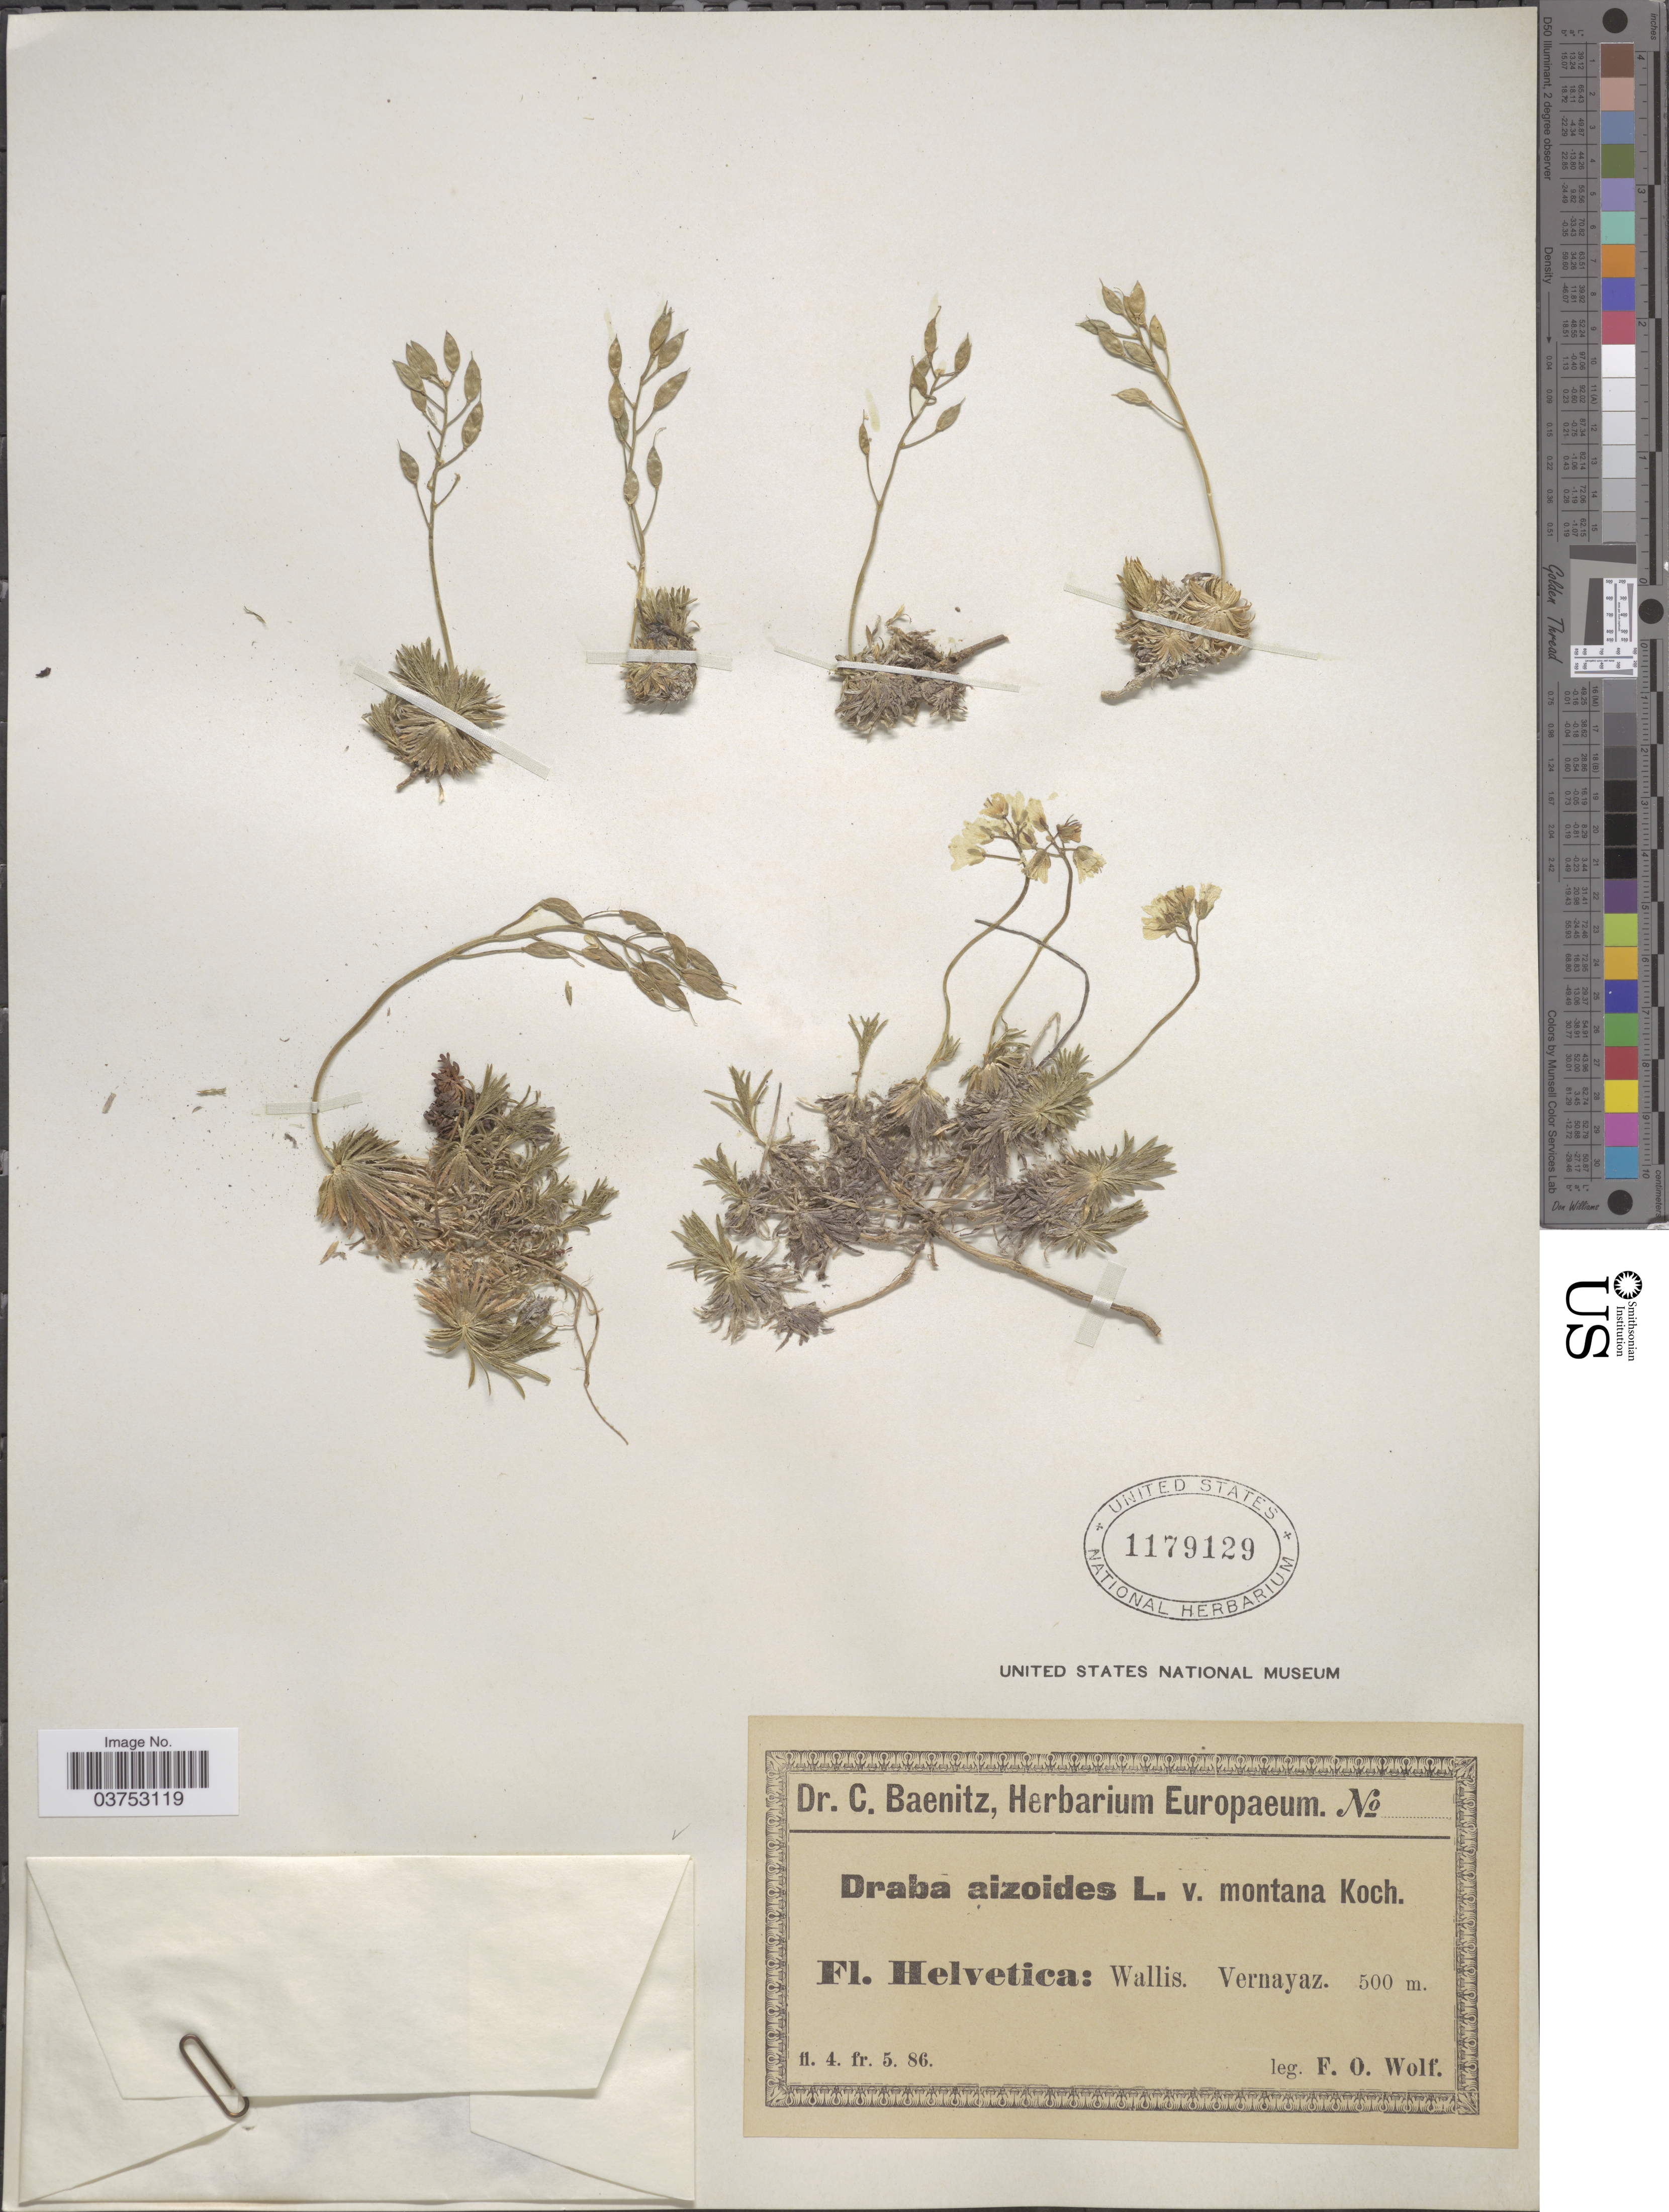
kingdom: Plantae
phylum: Tracheophyta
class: Magnoliopsida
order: Brassicales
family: Brassicaceae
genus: Draba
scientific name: Draba aizoides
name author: L.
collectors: F. Wolf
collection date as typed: Transcribed d/m/y: /4/86 to /5/86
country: Switzerland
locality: Helvetica: Wallis. Vernayaz.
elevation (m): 500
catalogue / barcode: US 1179129